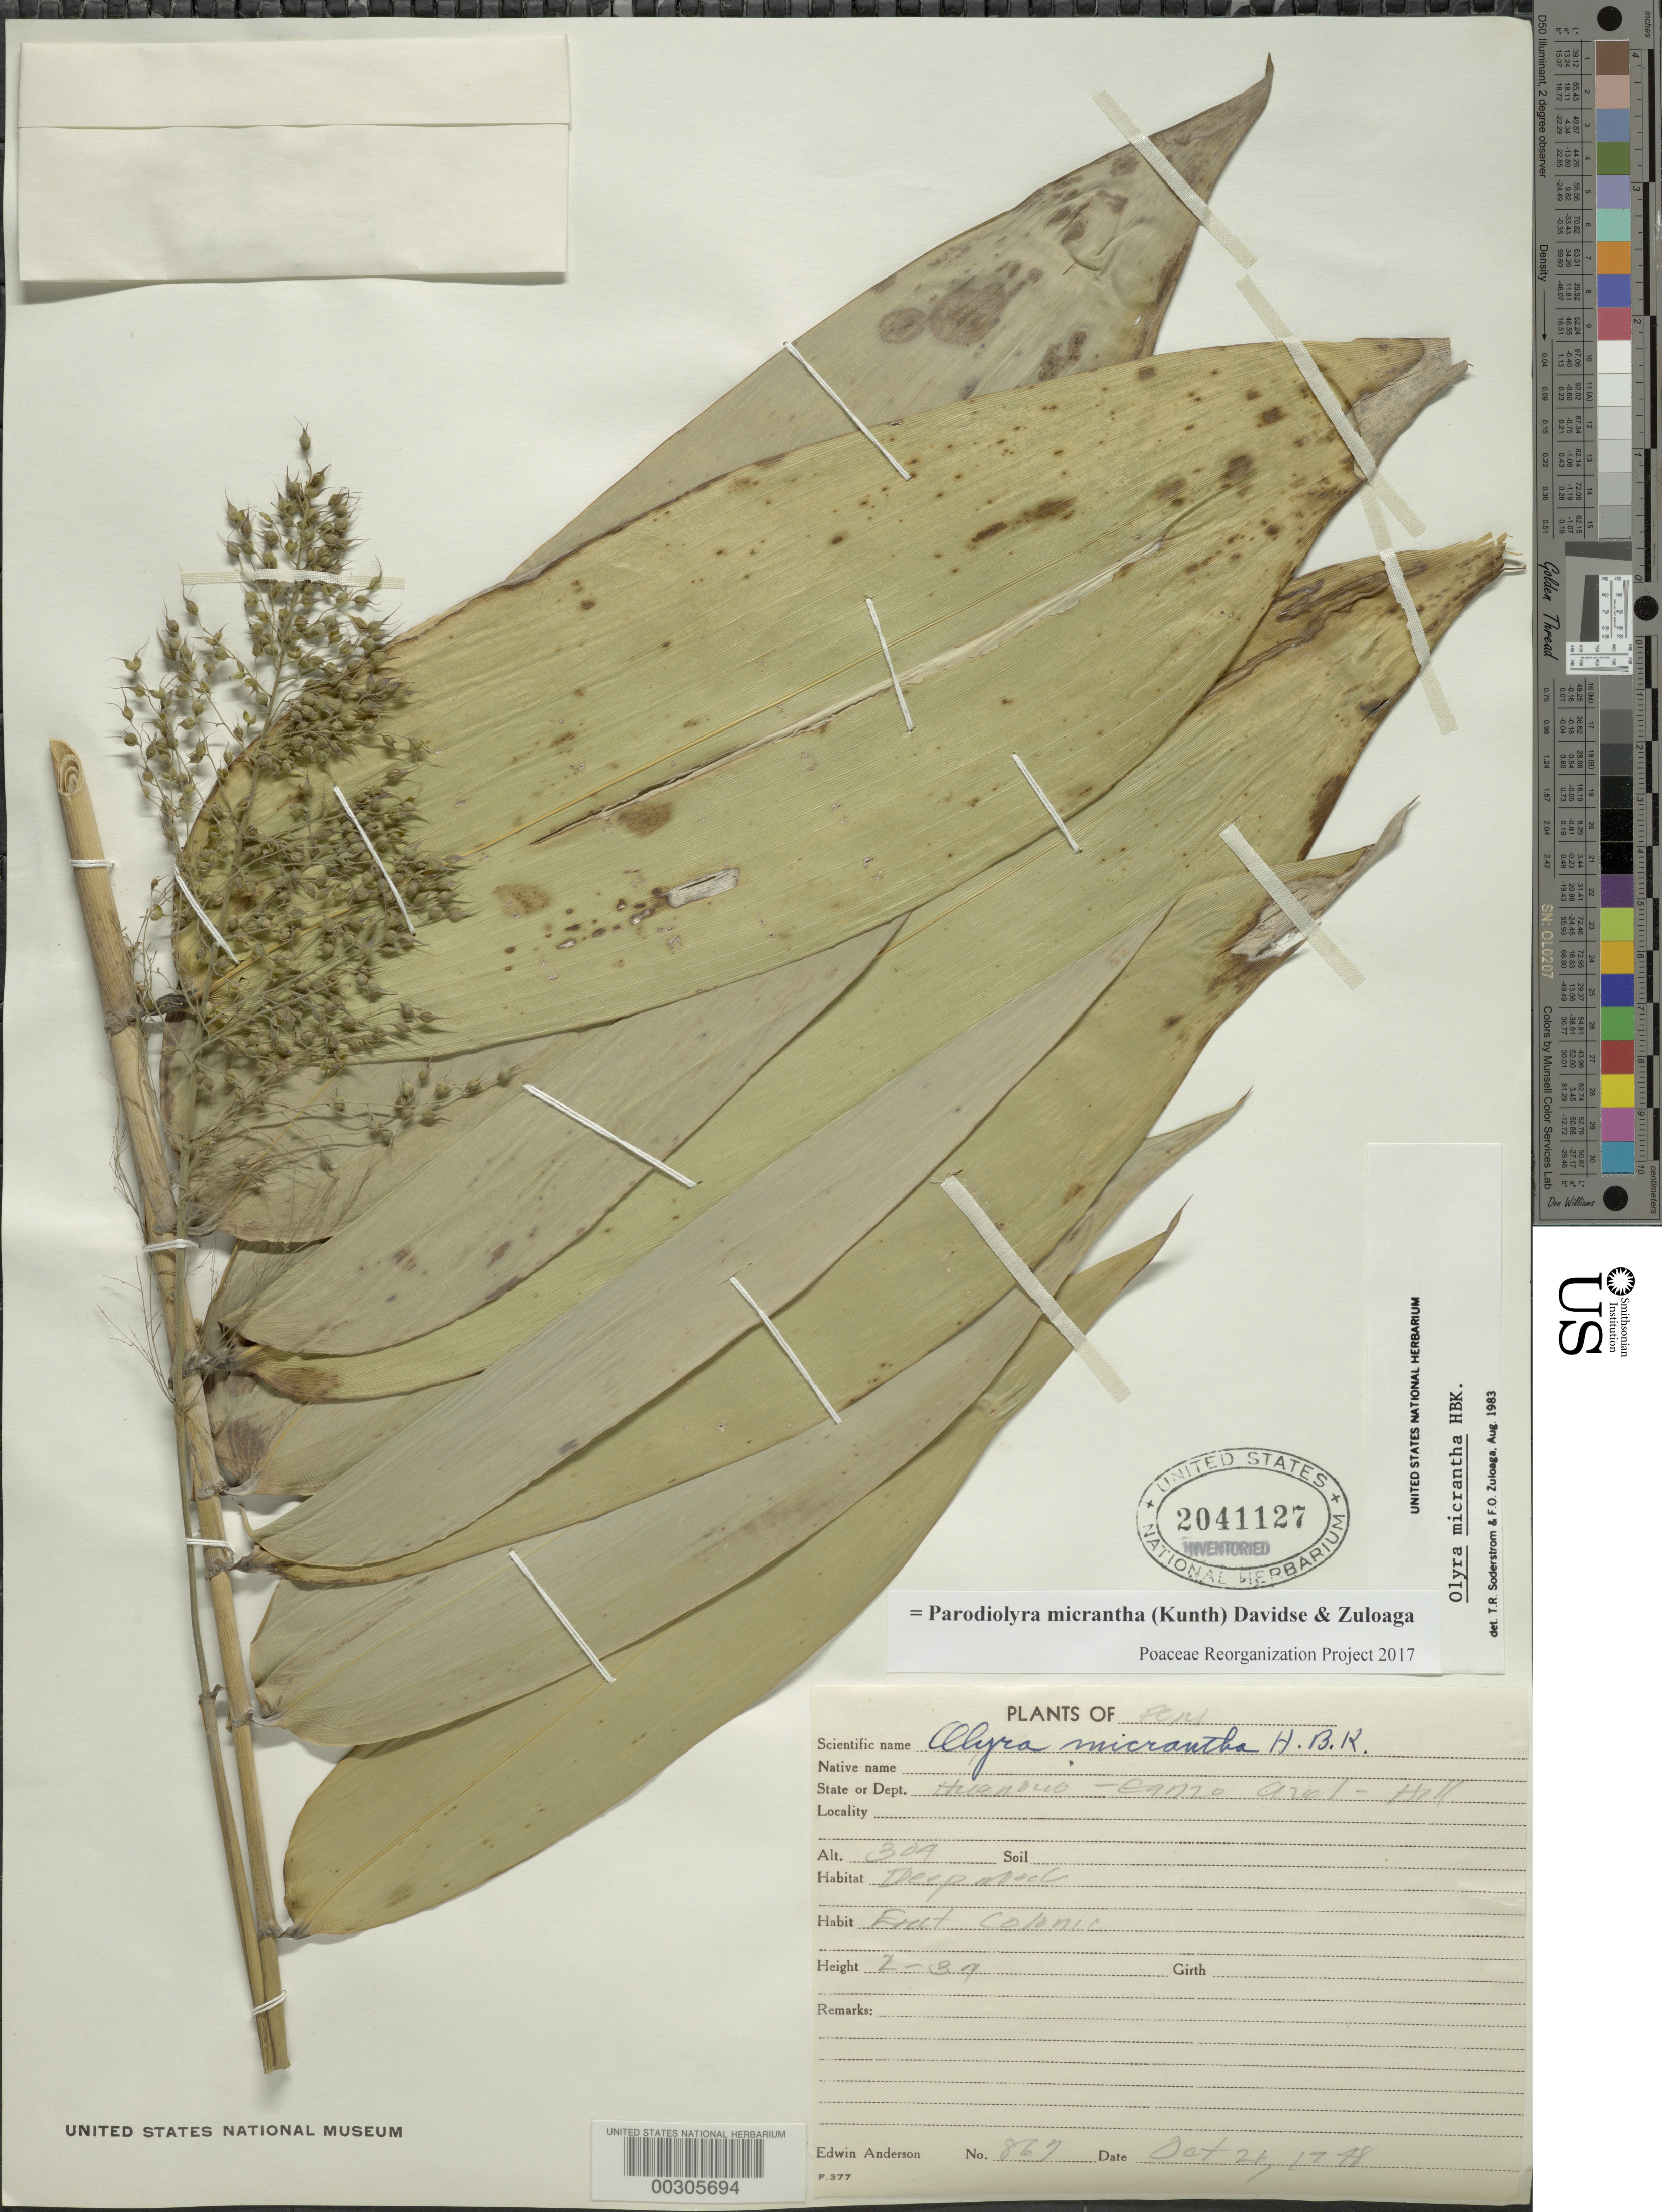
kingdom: Plantae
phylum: Tracheophyta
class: Liliopsida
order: Poales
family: Poaceae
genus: Parodiolyra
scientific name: Parodiolyra micrantha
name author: (Kunth) Davidse & Zuloaga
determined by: Poaceae Reorganization Project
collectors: E. S. Anderson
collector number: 867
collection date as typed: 21 Oct 1948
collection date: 1948-10-21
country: Peru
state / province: Huánuco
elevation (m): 304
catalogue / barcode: US 2041127